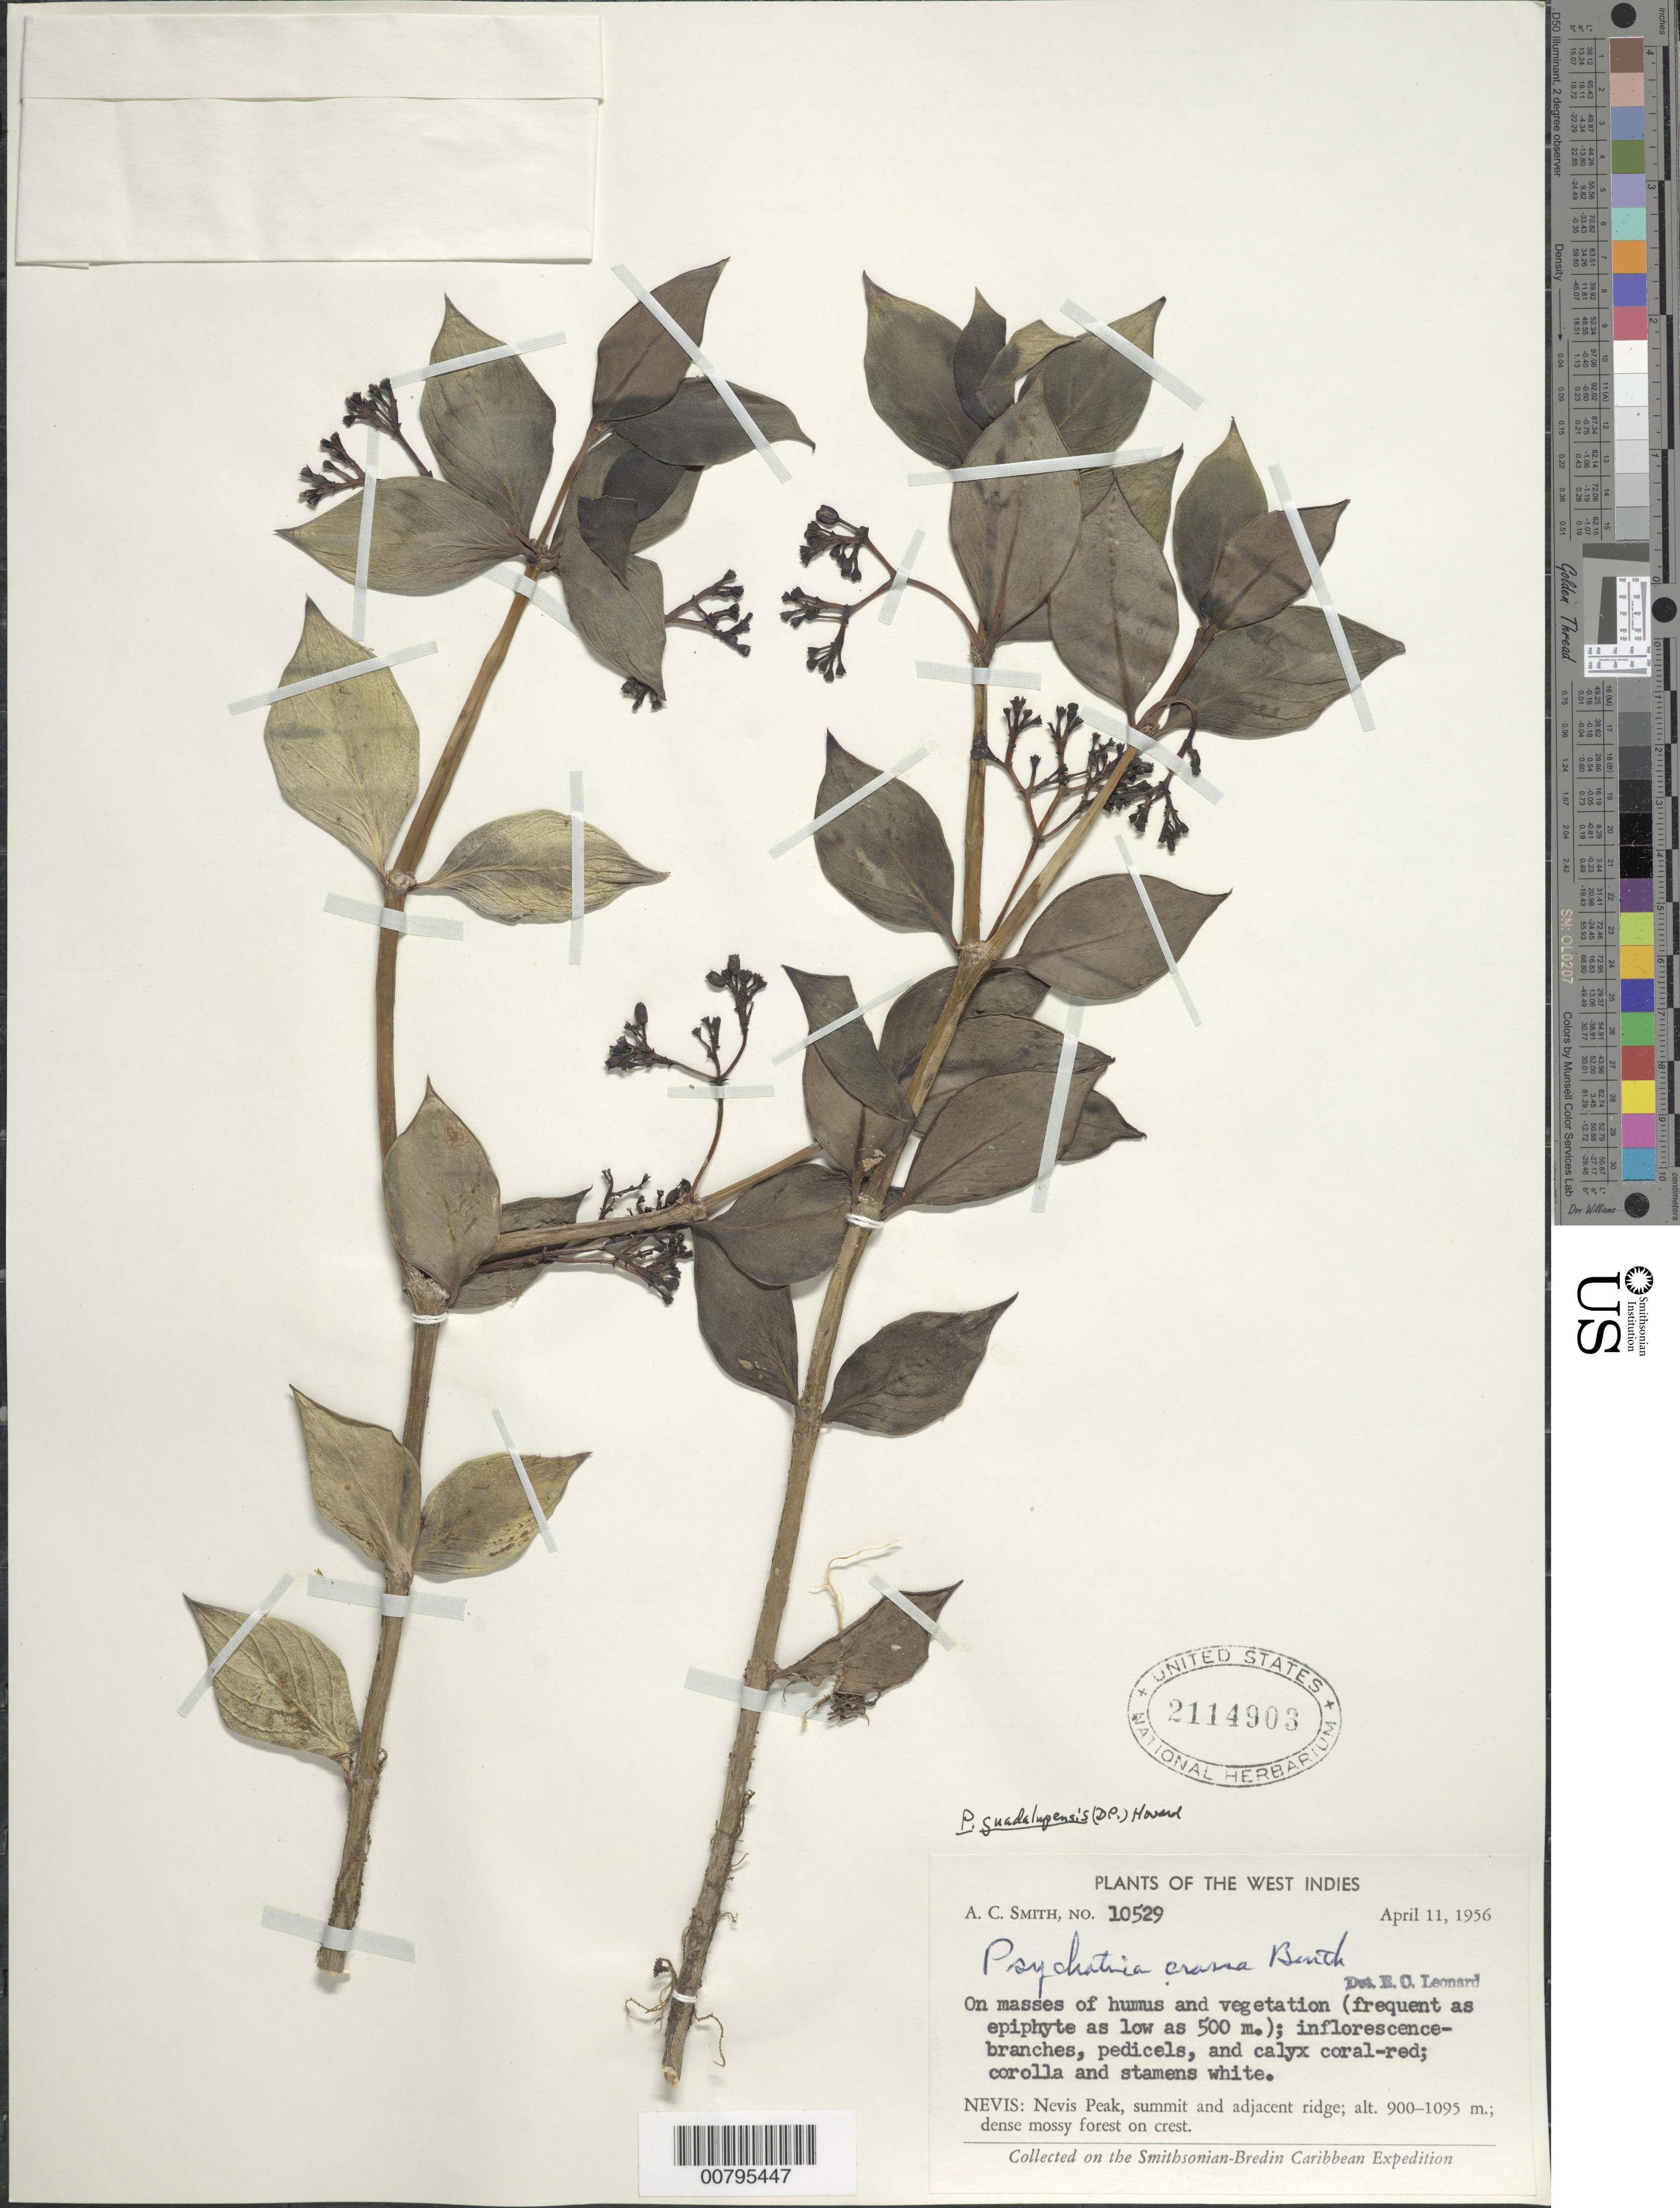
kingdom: Plantae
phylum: Tracheophyta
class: Magnoliopsida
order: Gentianales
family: Rubiaceae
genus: Notopleura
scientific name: Notopleura guadalupensis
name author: (DC.) C.M. Taylor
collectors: A. C. Smith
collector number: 10529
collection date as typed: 11 Apr 1956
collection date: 1956-04-11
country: St. Christopher-Nevis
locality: Nevis Peak, summit and adjacent ridge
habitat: Dense mossy forest on crest. On masses of humus and vegetation (frequent as epiphyte, as low as 500 m).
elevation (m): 900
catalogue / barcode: US 2114903